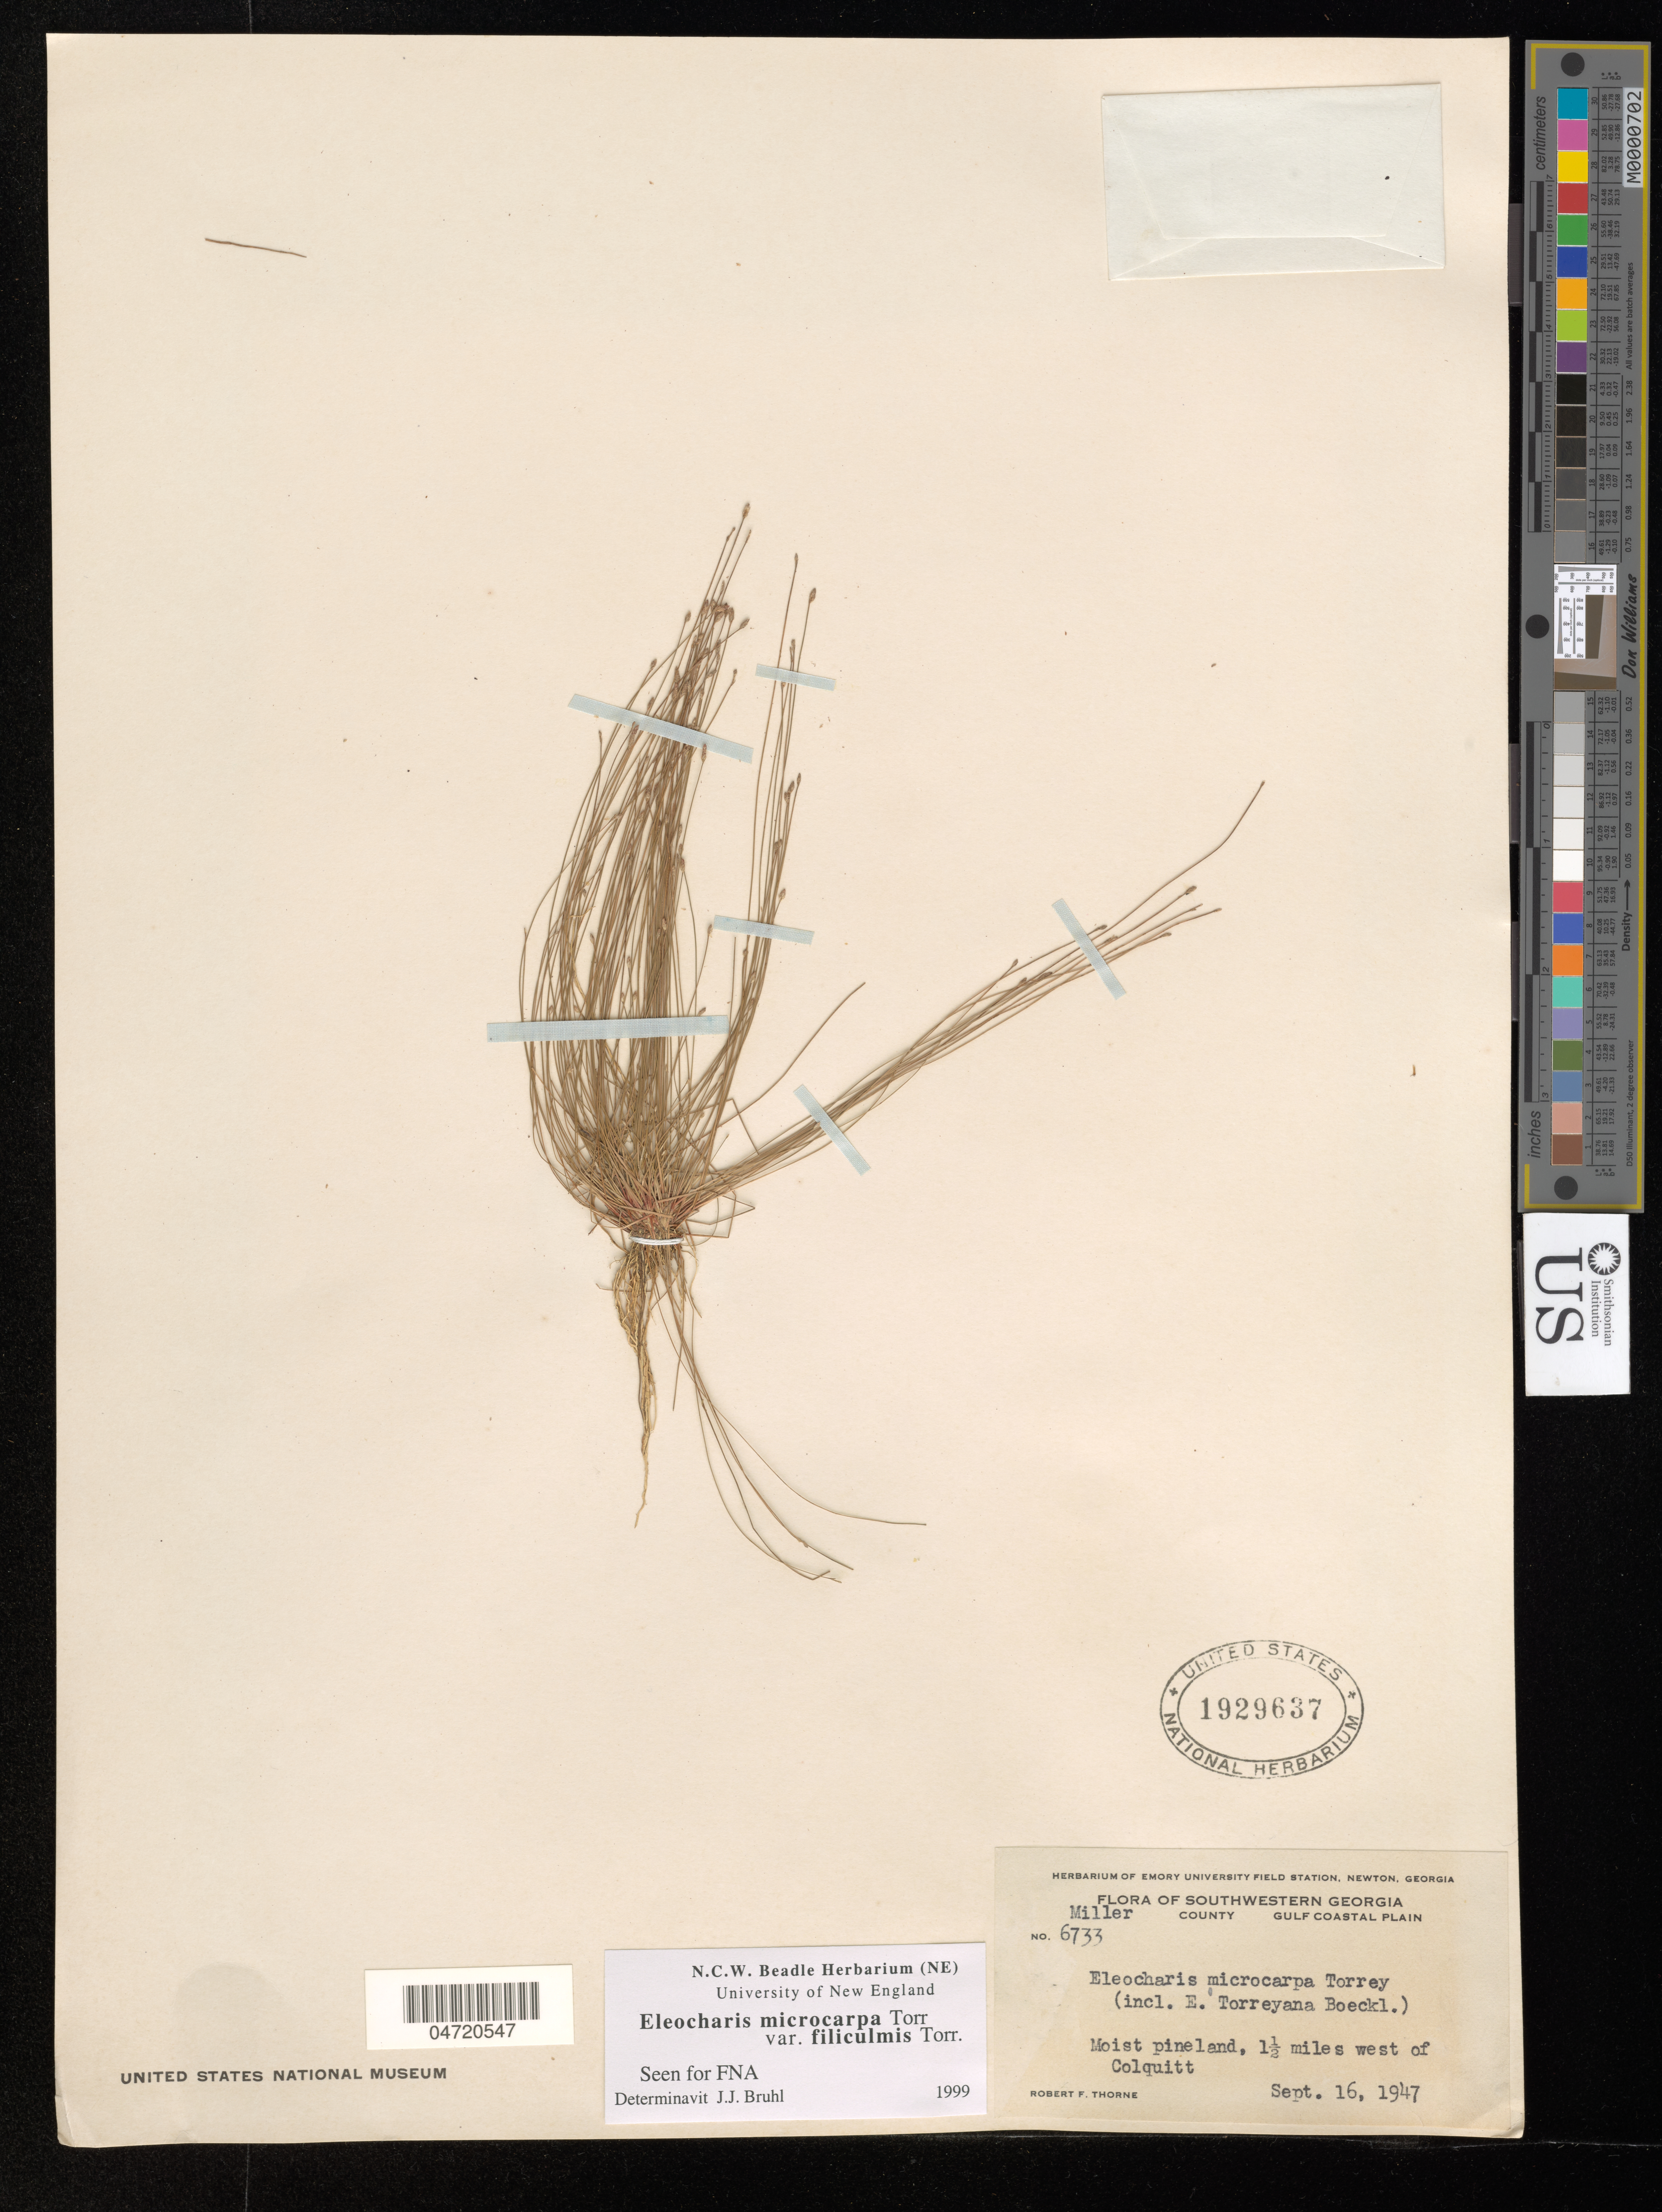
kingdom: Plantae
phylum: Tracheophyta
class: Liliopsida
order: Poales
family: Cyperaceae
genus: Eleocharis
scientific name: Eleocharis microcarpa var. filiculmis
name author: Torr.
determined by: Bruhl, J. J., (NE), University of New England (AUSTRALIA)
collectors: R. F. Thorne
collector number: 6733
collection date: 1947-09-16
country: United States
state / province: Georgia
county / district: Miller Co.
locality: Southwestern Georgia. Gulf Coastal Plain. 1½ miles W of Colquitt.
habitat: Moist pineland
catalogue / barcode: US 1929637